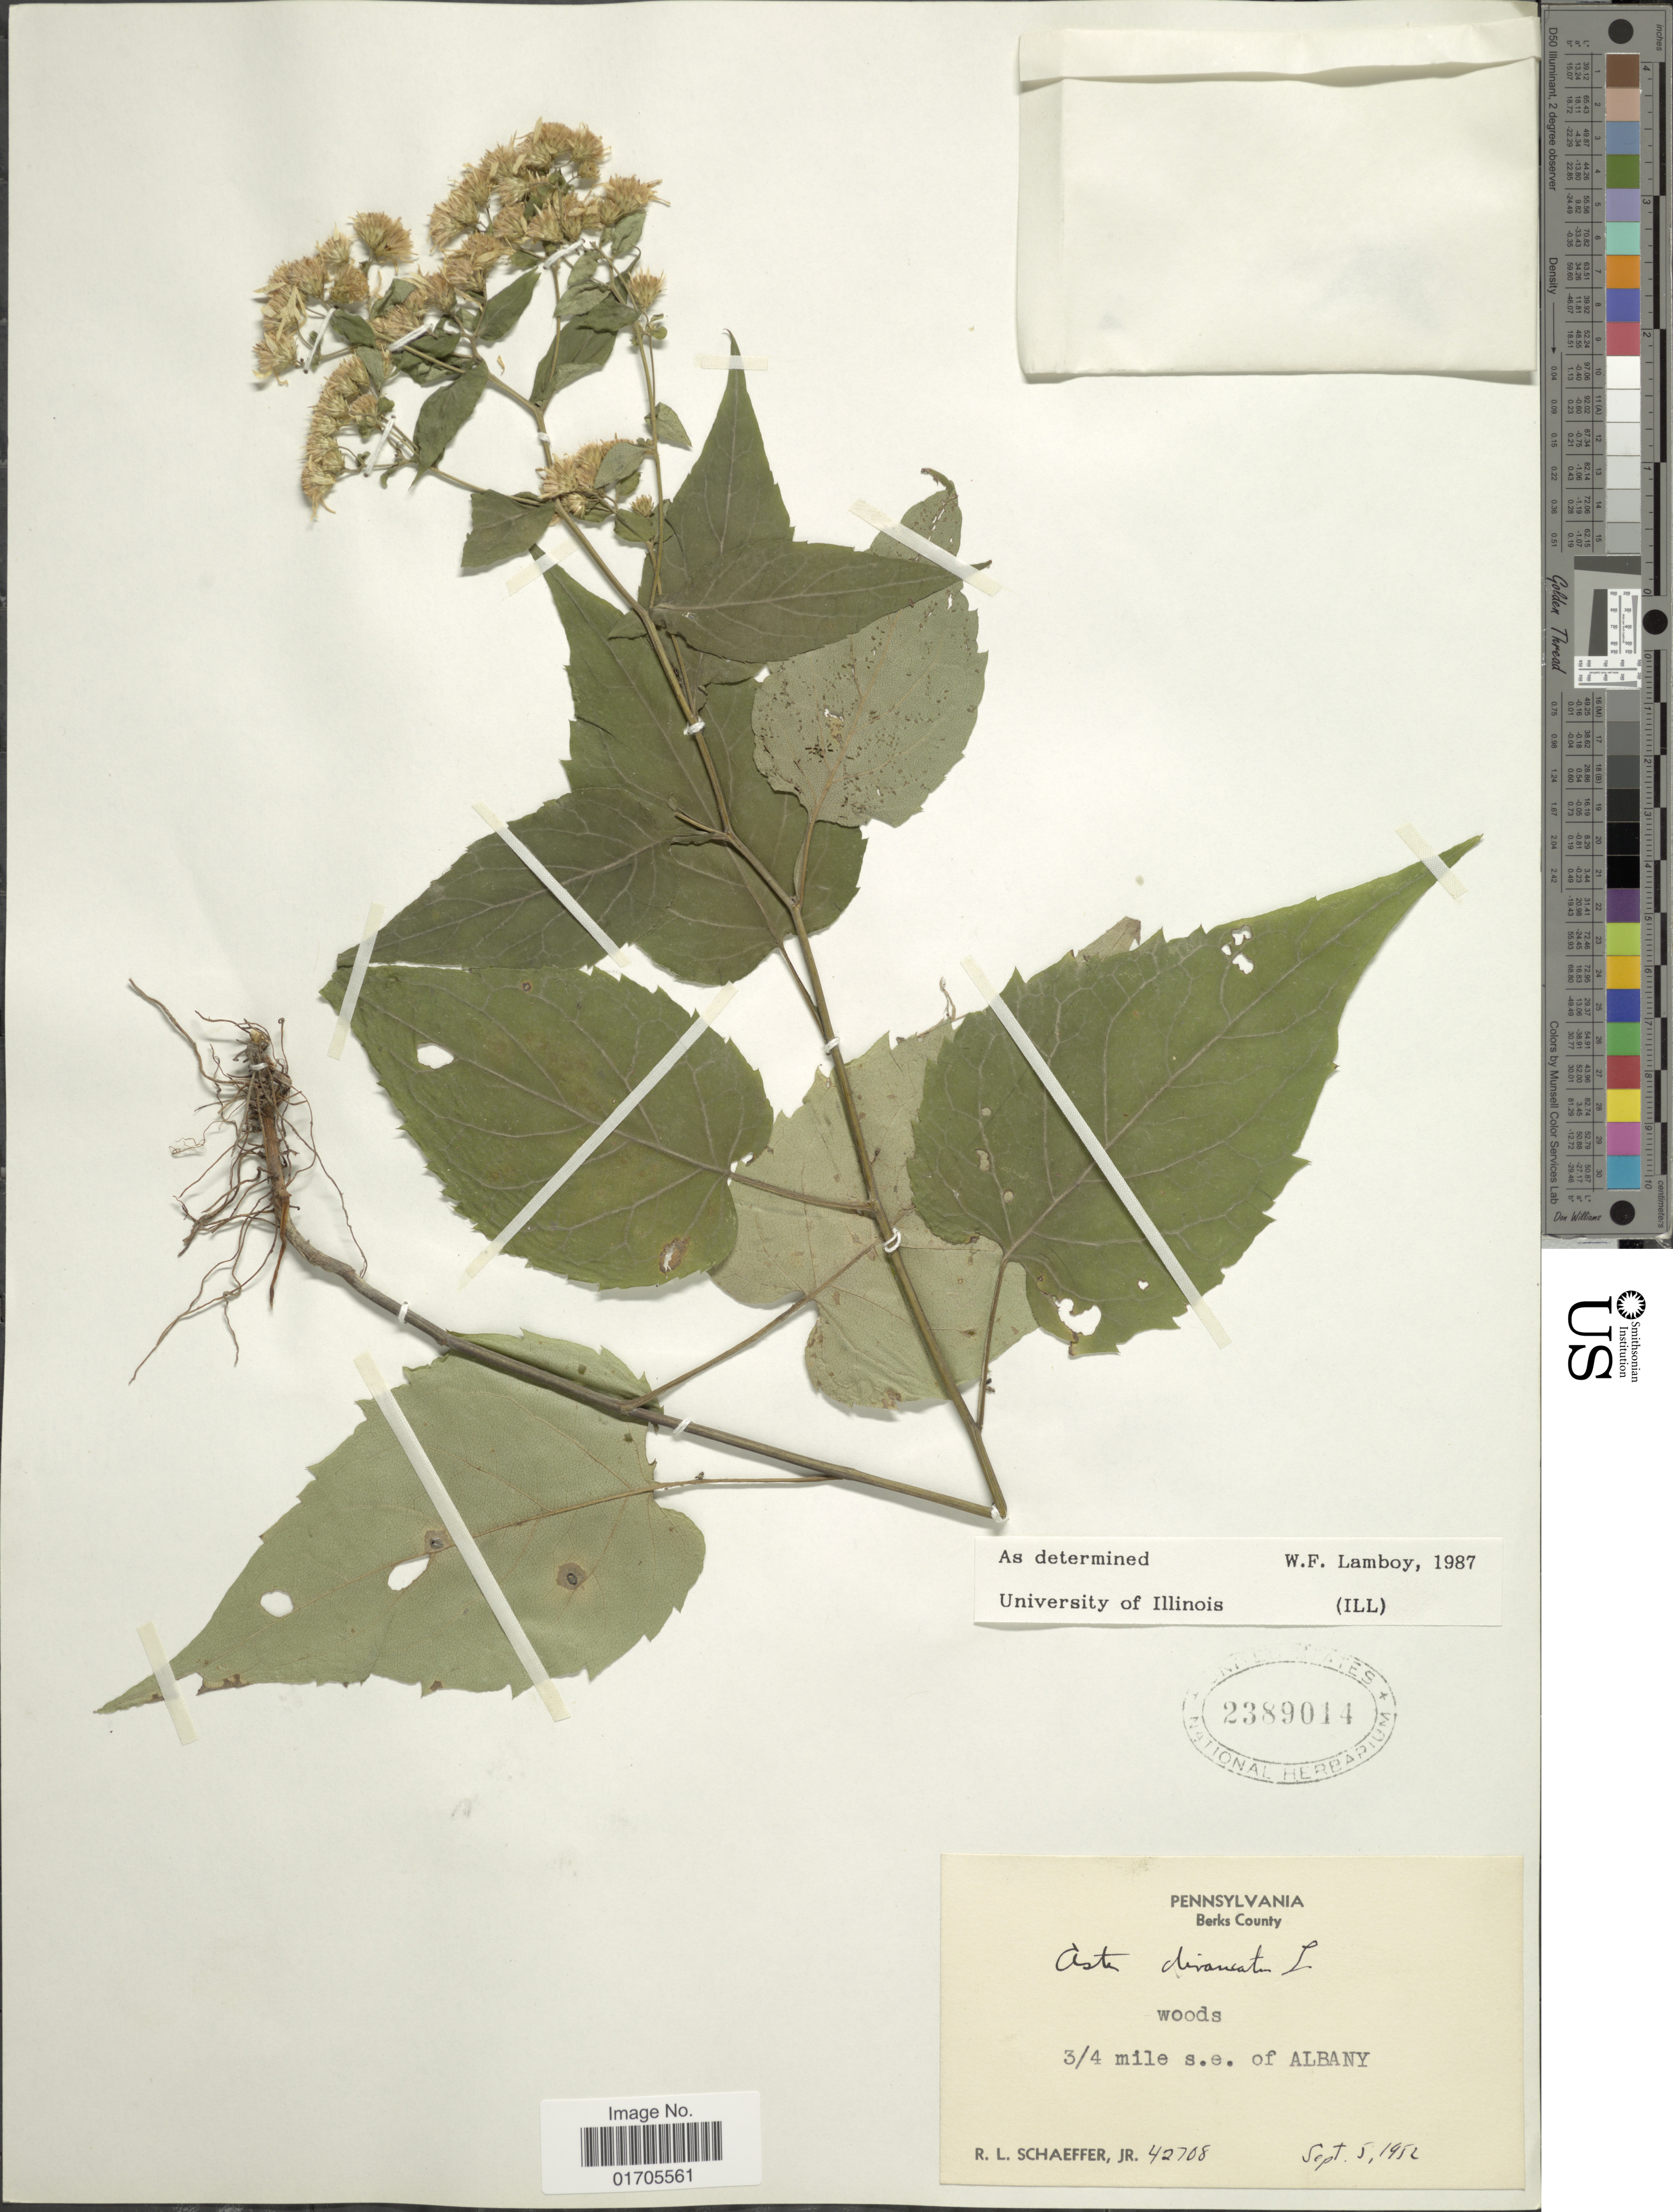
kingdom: Plantae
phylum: Tracheophyta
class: Magnoliopsida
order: Asterales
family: Asteraceae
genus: Eurybia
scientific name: Eurybia divaricata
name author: (L.) G.L. Nesom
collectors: R. L. Schaeffer Jr.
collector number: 42708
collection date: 1952-09-05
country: United States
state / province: Pennsylvania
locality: Pennsylvania. Berks County. 3/4 mile s.e. of Albany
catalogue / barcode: US 2389014